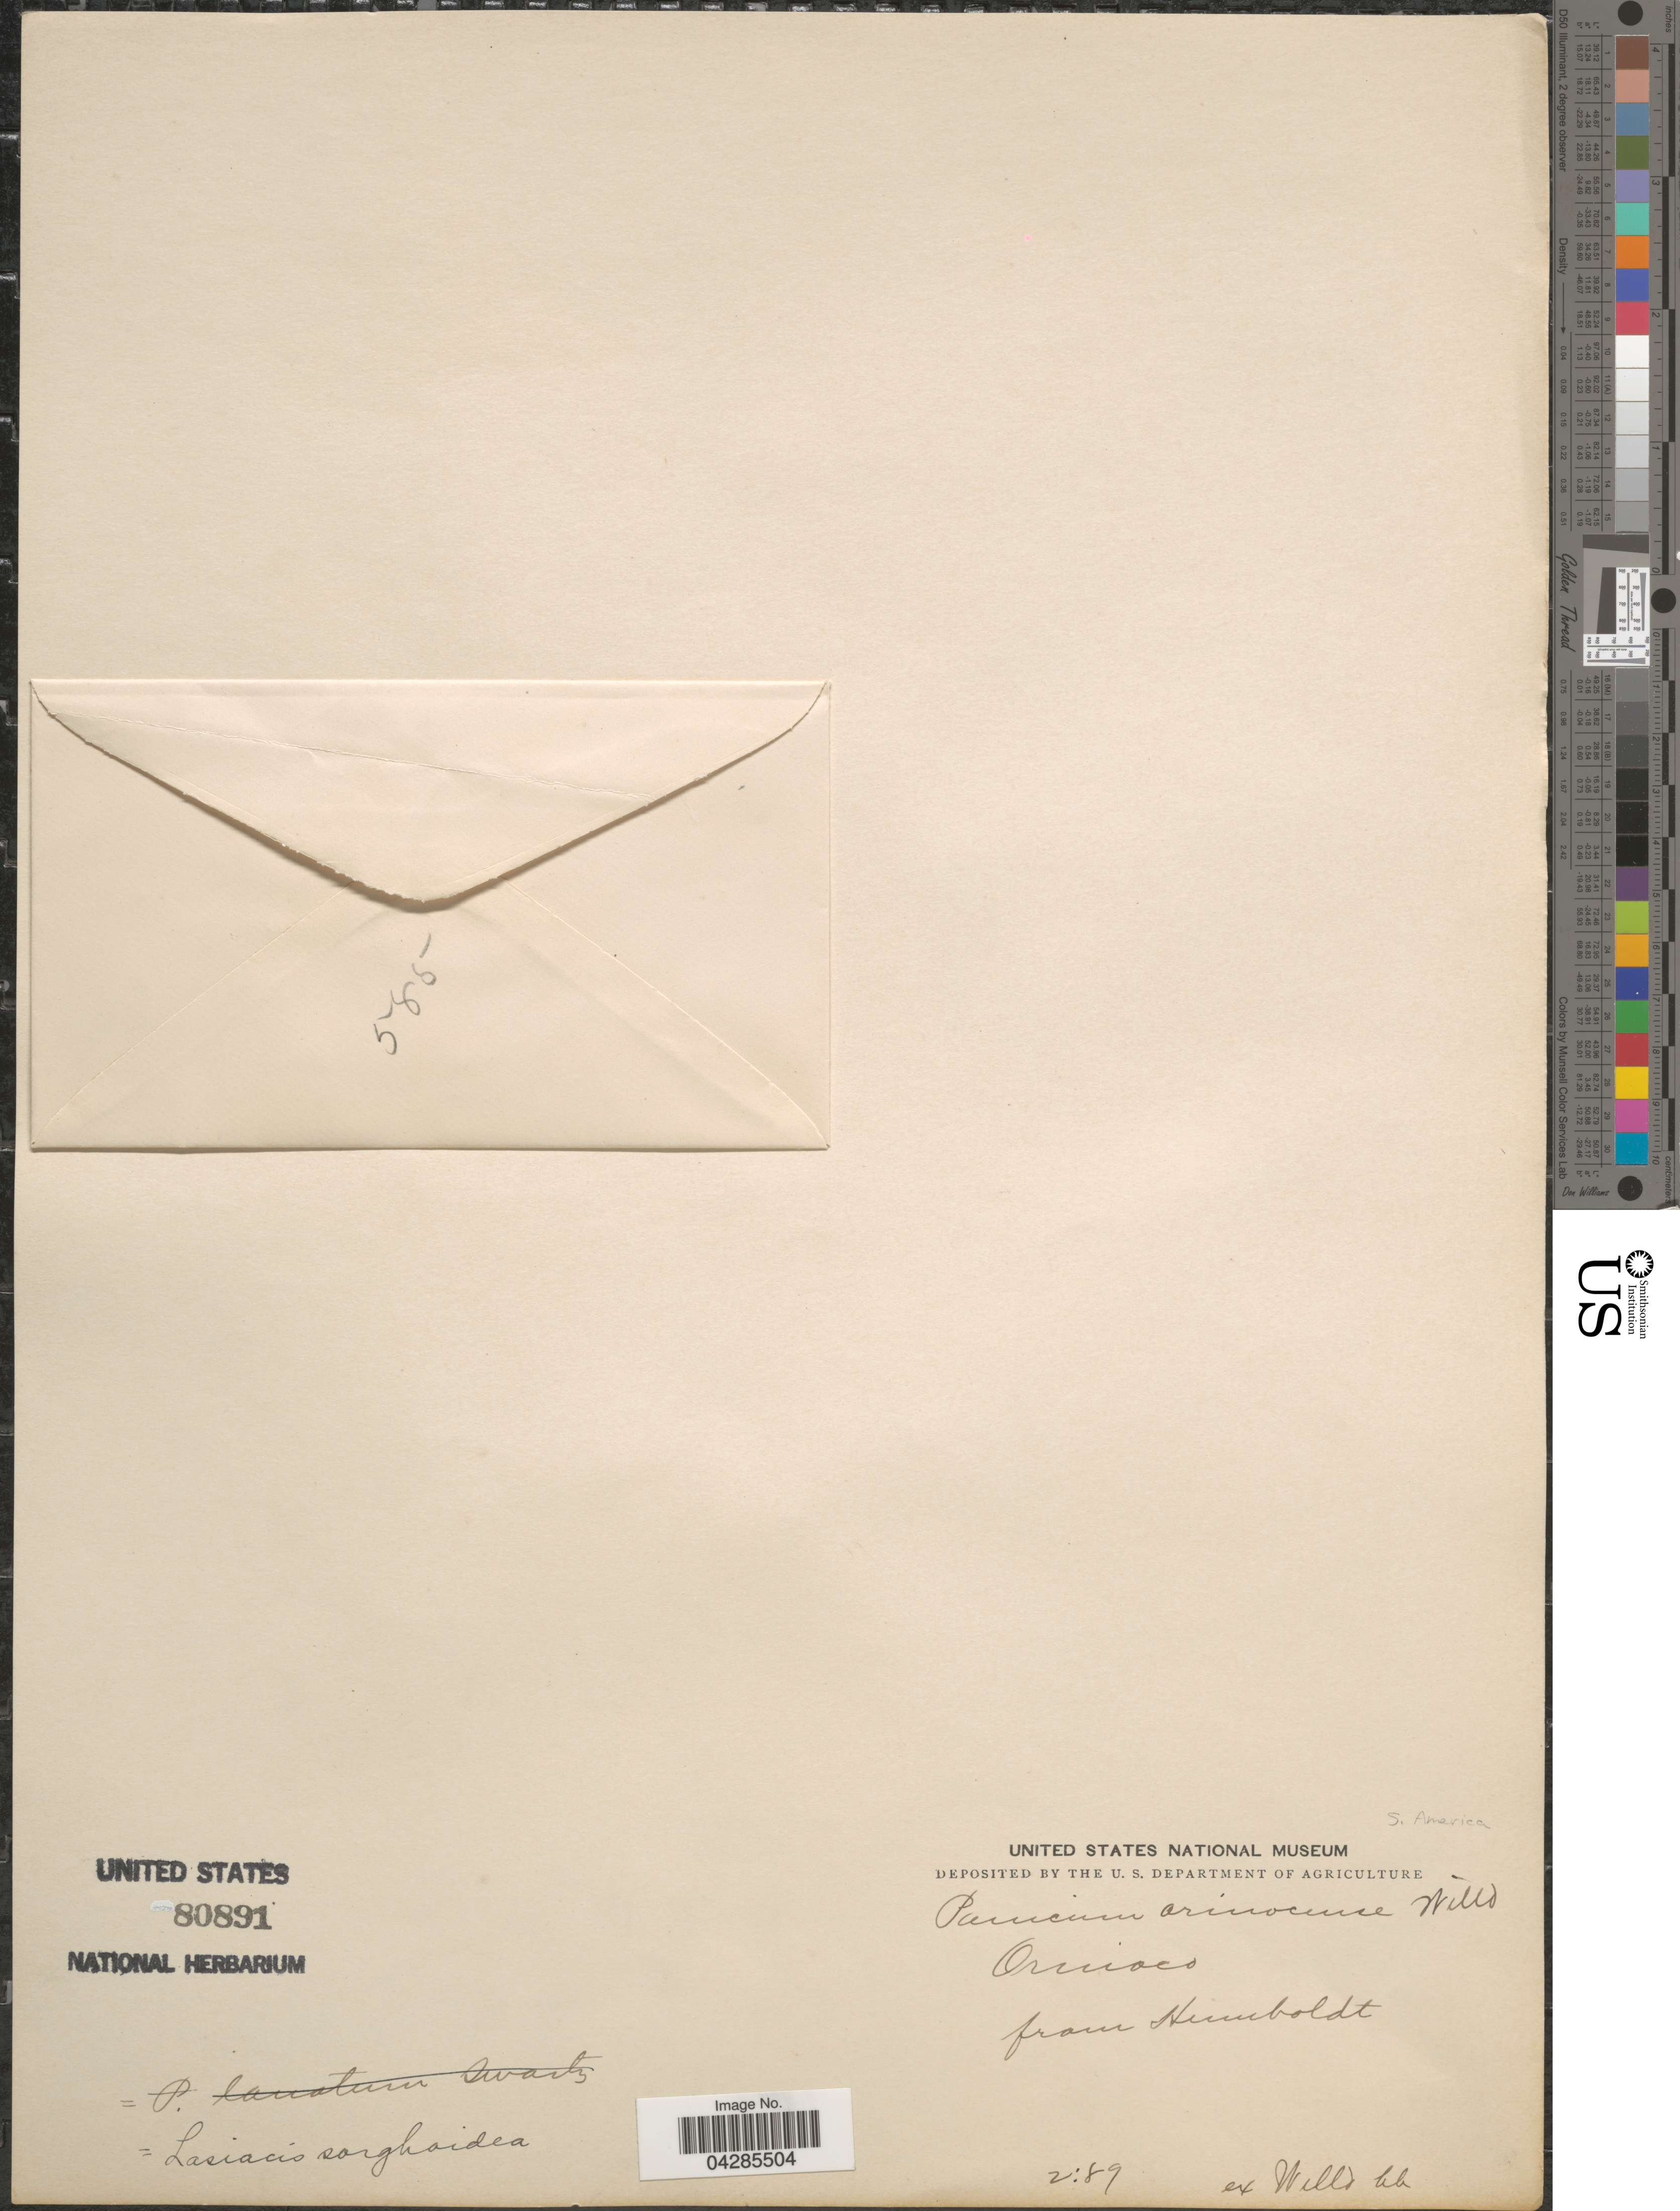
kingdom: Plantae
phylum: Tracheophyta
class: Liliopsida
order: Poales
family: Poaceae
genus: Lasiacis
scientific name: Lasiacis sorghoidea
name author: (Desv. ex Ham.) Hitchc. & Chase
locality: S. America. Orinoco.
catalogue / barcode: US 80891